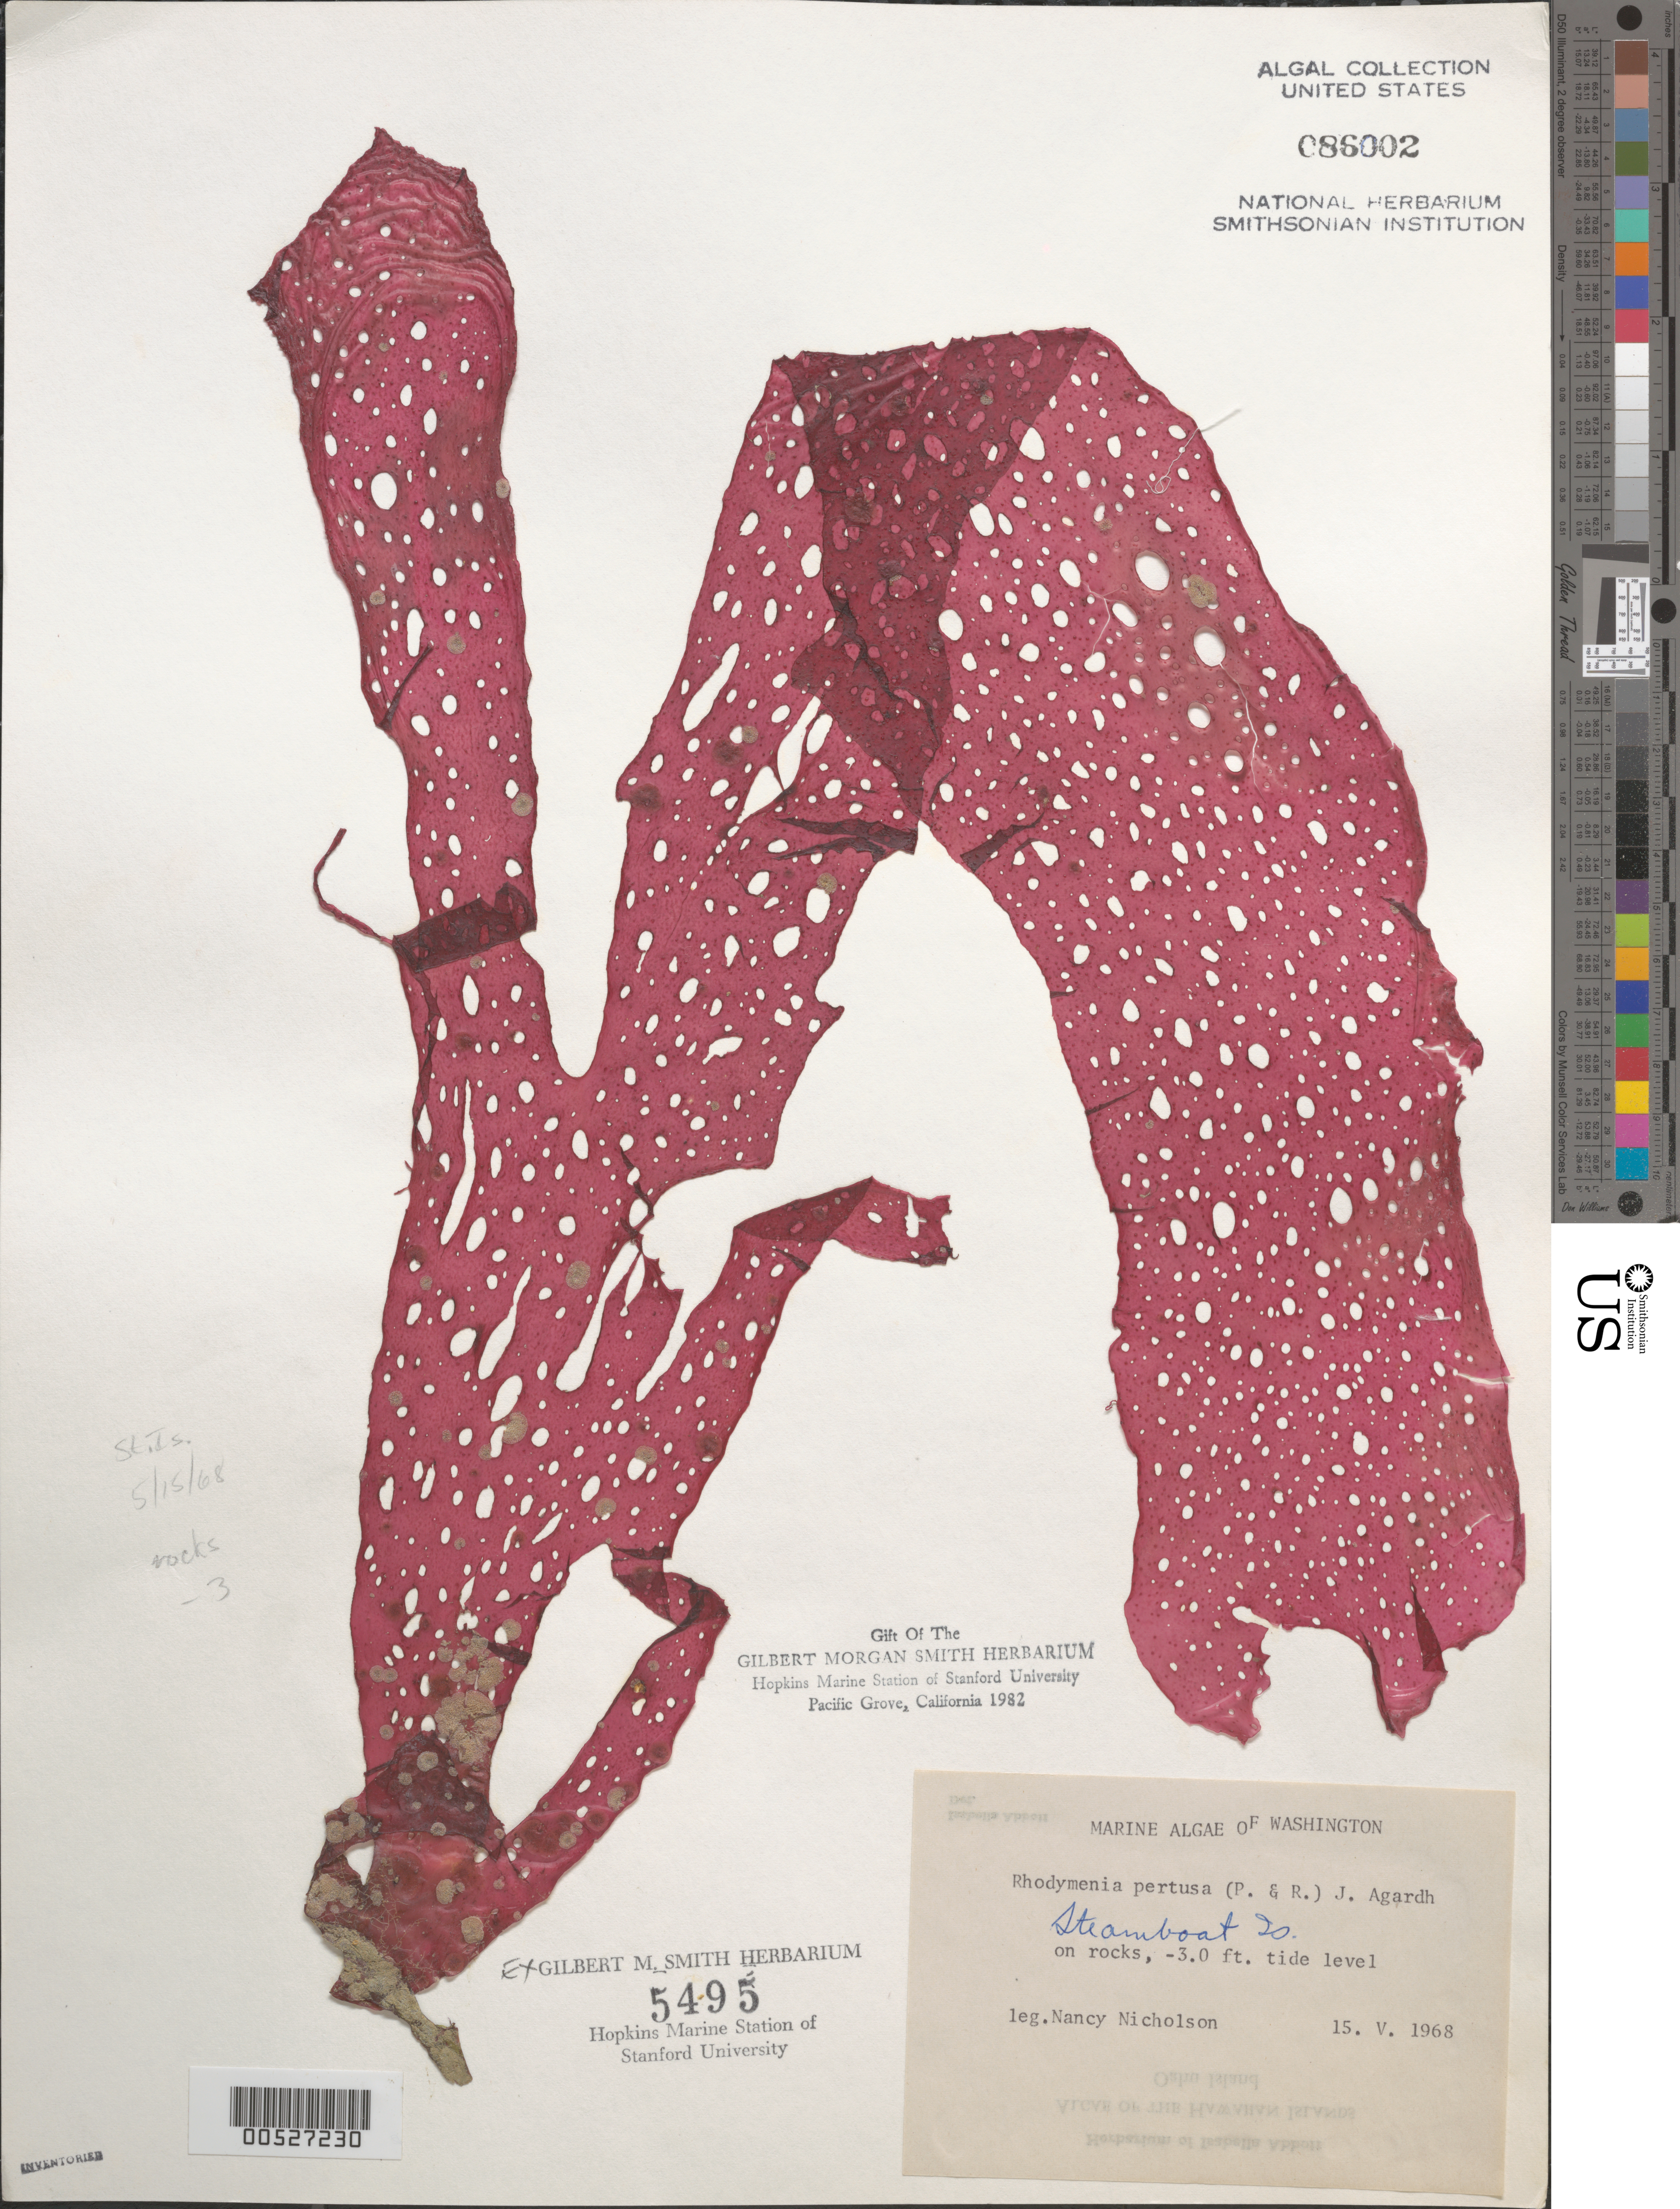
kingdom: Plantae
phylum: Rhodophyta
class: Florideophyceae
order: Rhodymeniales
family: Rhodymeniaceae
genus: Rhodymenia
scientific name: Rhodymenia pertusa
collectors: N. Nicholson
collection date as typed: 15 May 1968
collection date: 1968-05-15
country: United States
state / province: Washington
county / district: Thurston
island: Steamboat Island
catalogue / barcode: US 86002